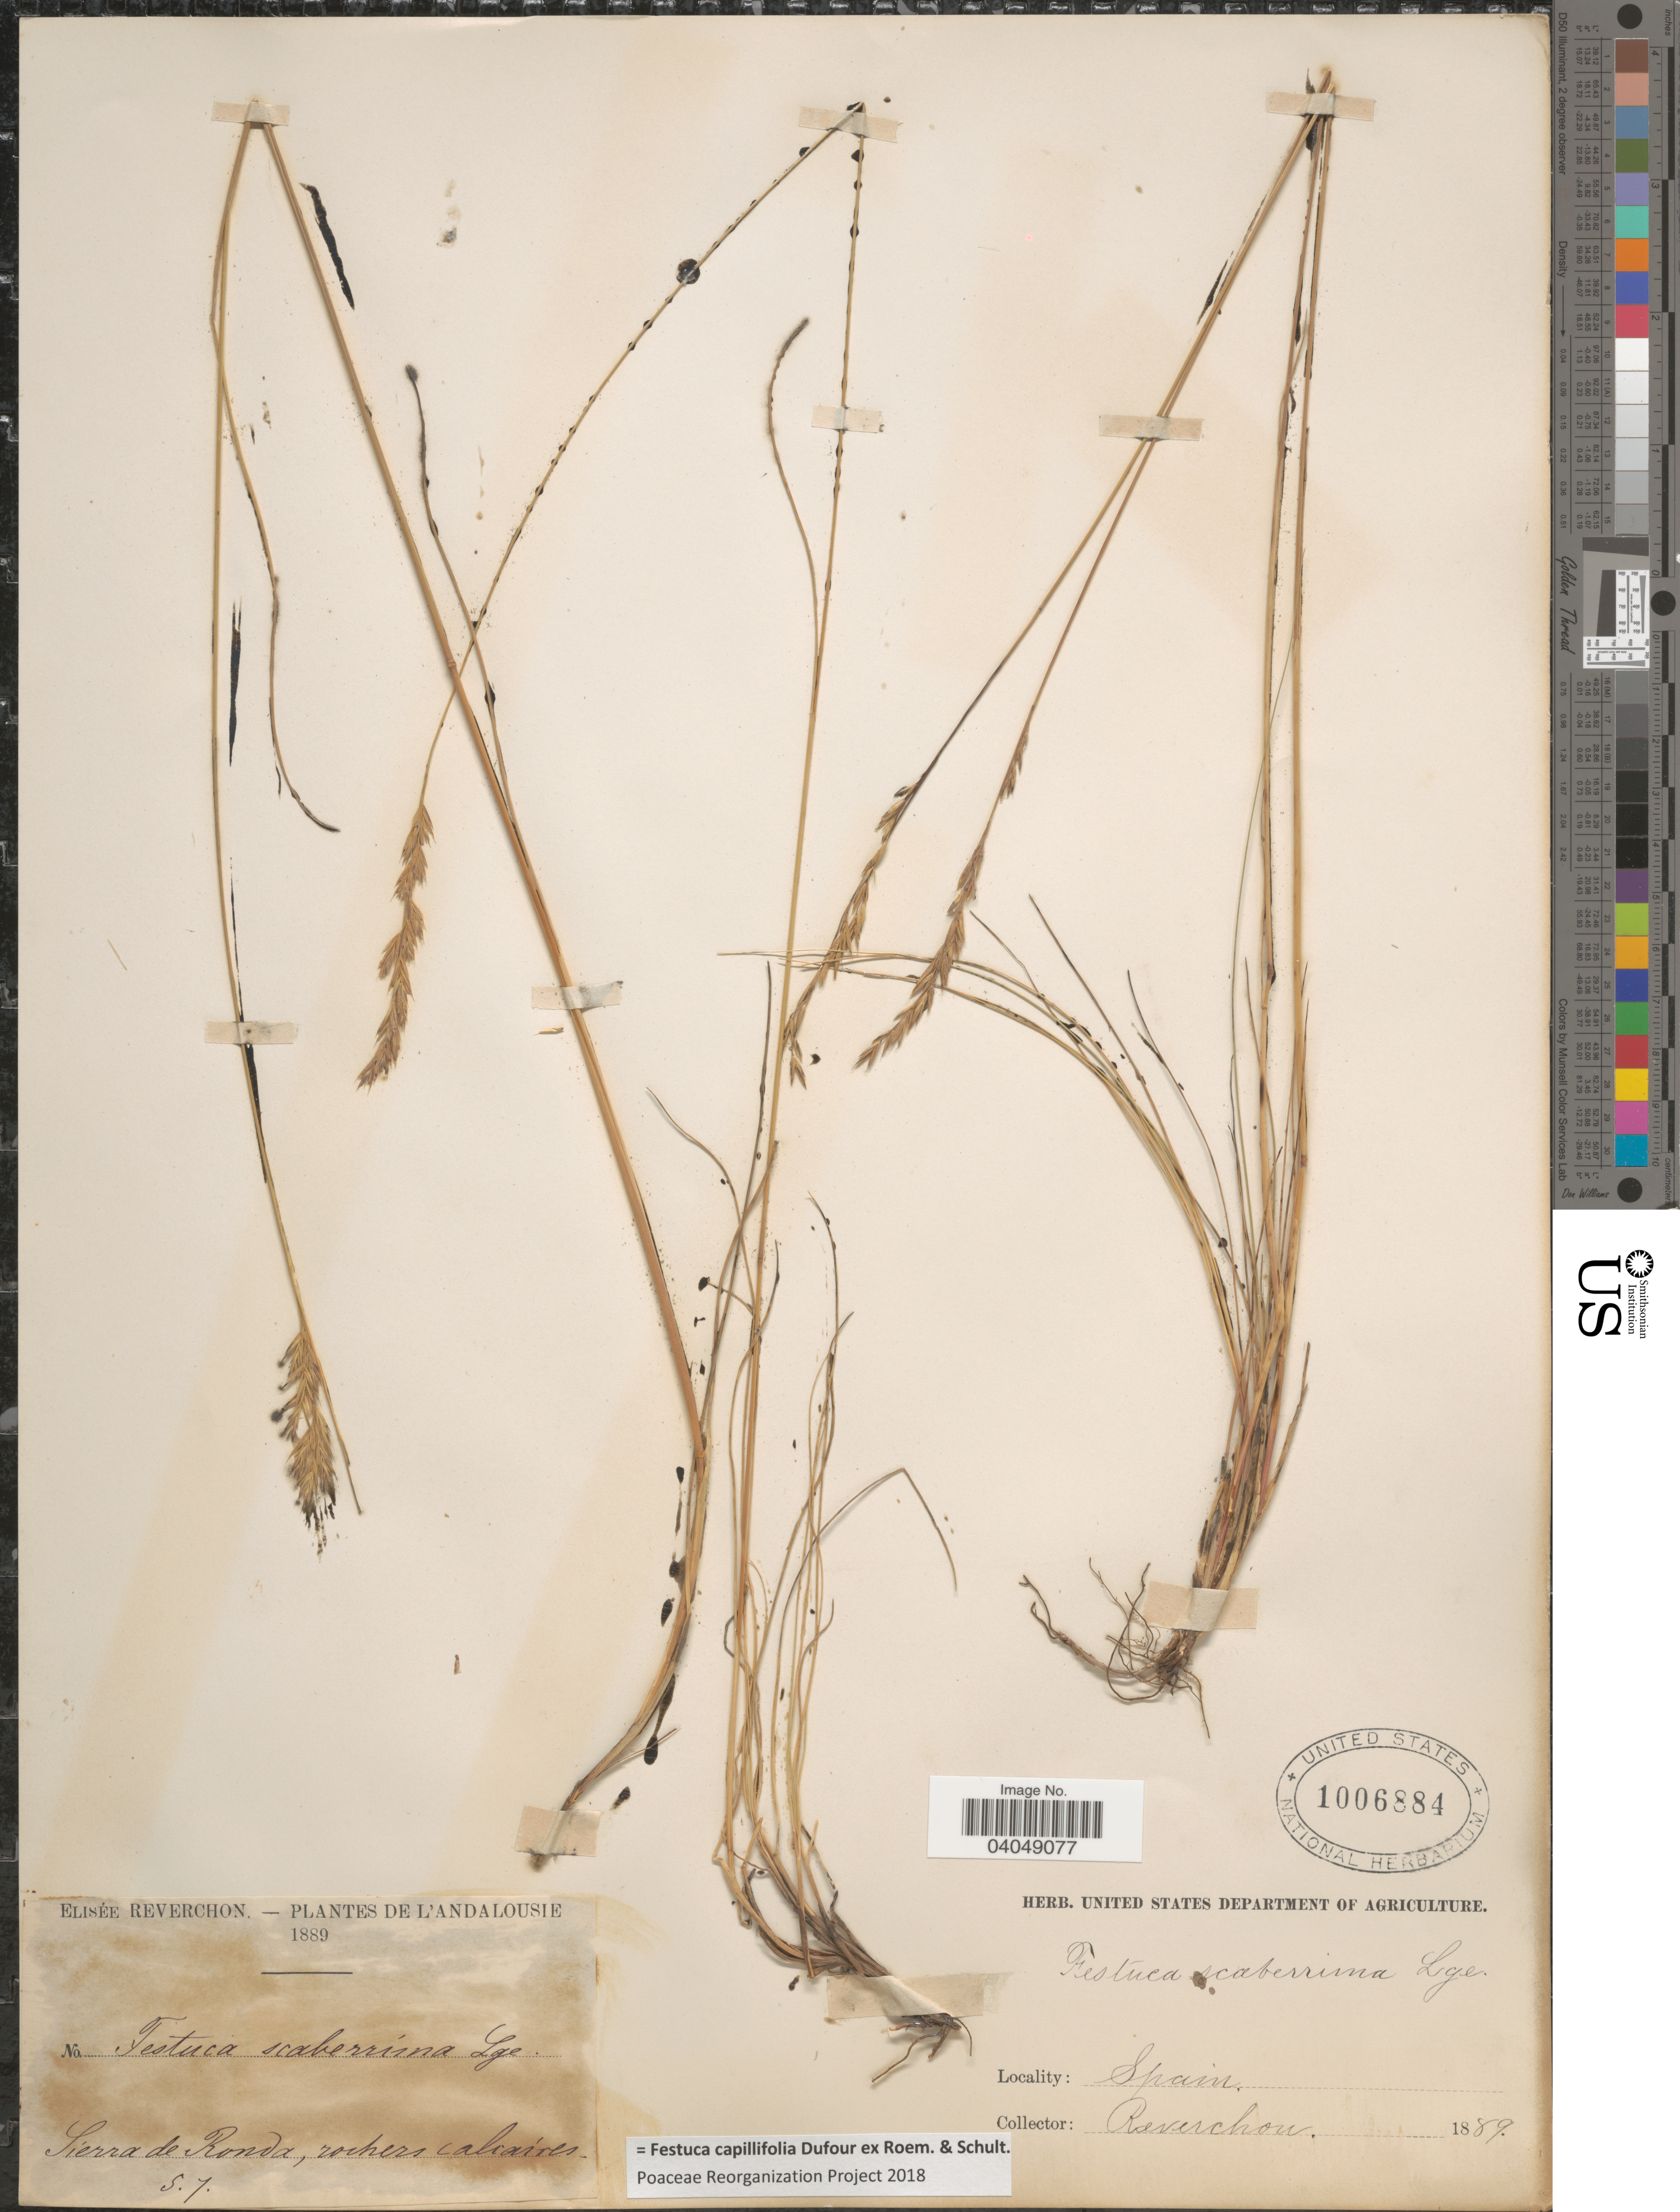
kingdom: Plantae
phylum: Tracheophyta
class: Liliopsida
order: Poales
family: Poaceae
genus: Festuca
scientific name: Festuca capillifolia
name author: Dufour ex Roem. & Schult.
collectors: E. Reverchon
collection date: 1889-07-05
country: Spain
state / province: Andalucía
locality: Andalousie. Sierra de Ronda, rochers calcaires.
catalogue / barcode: US 1006884